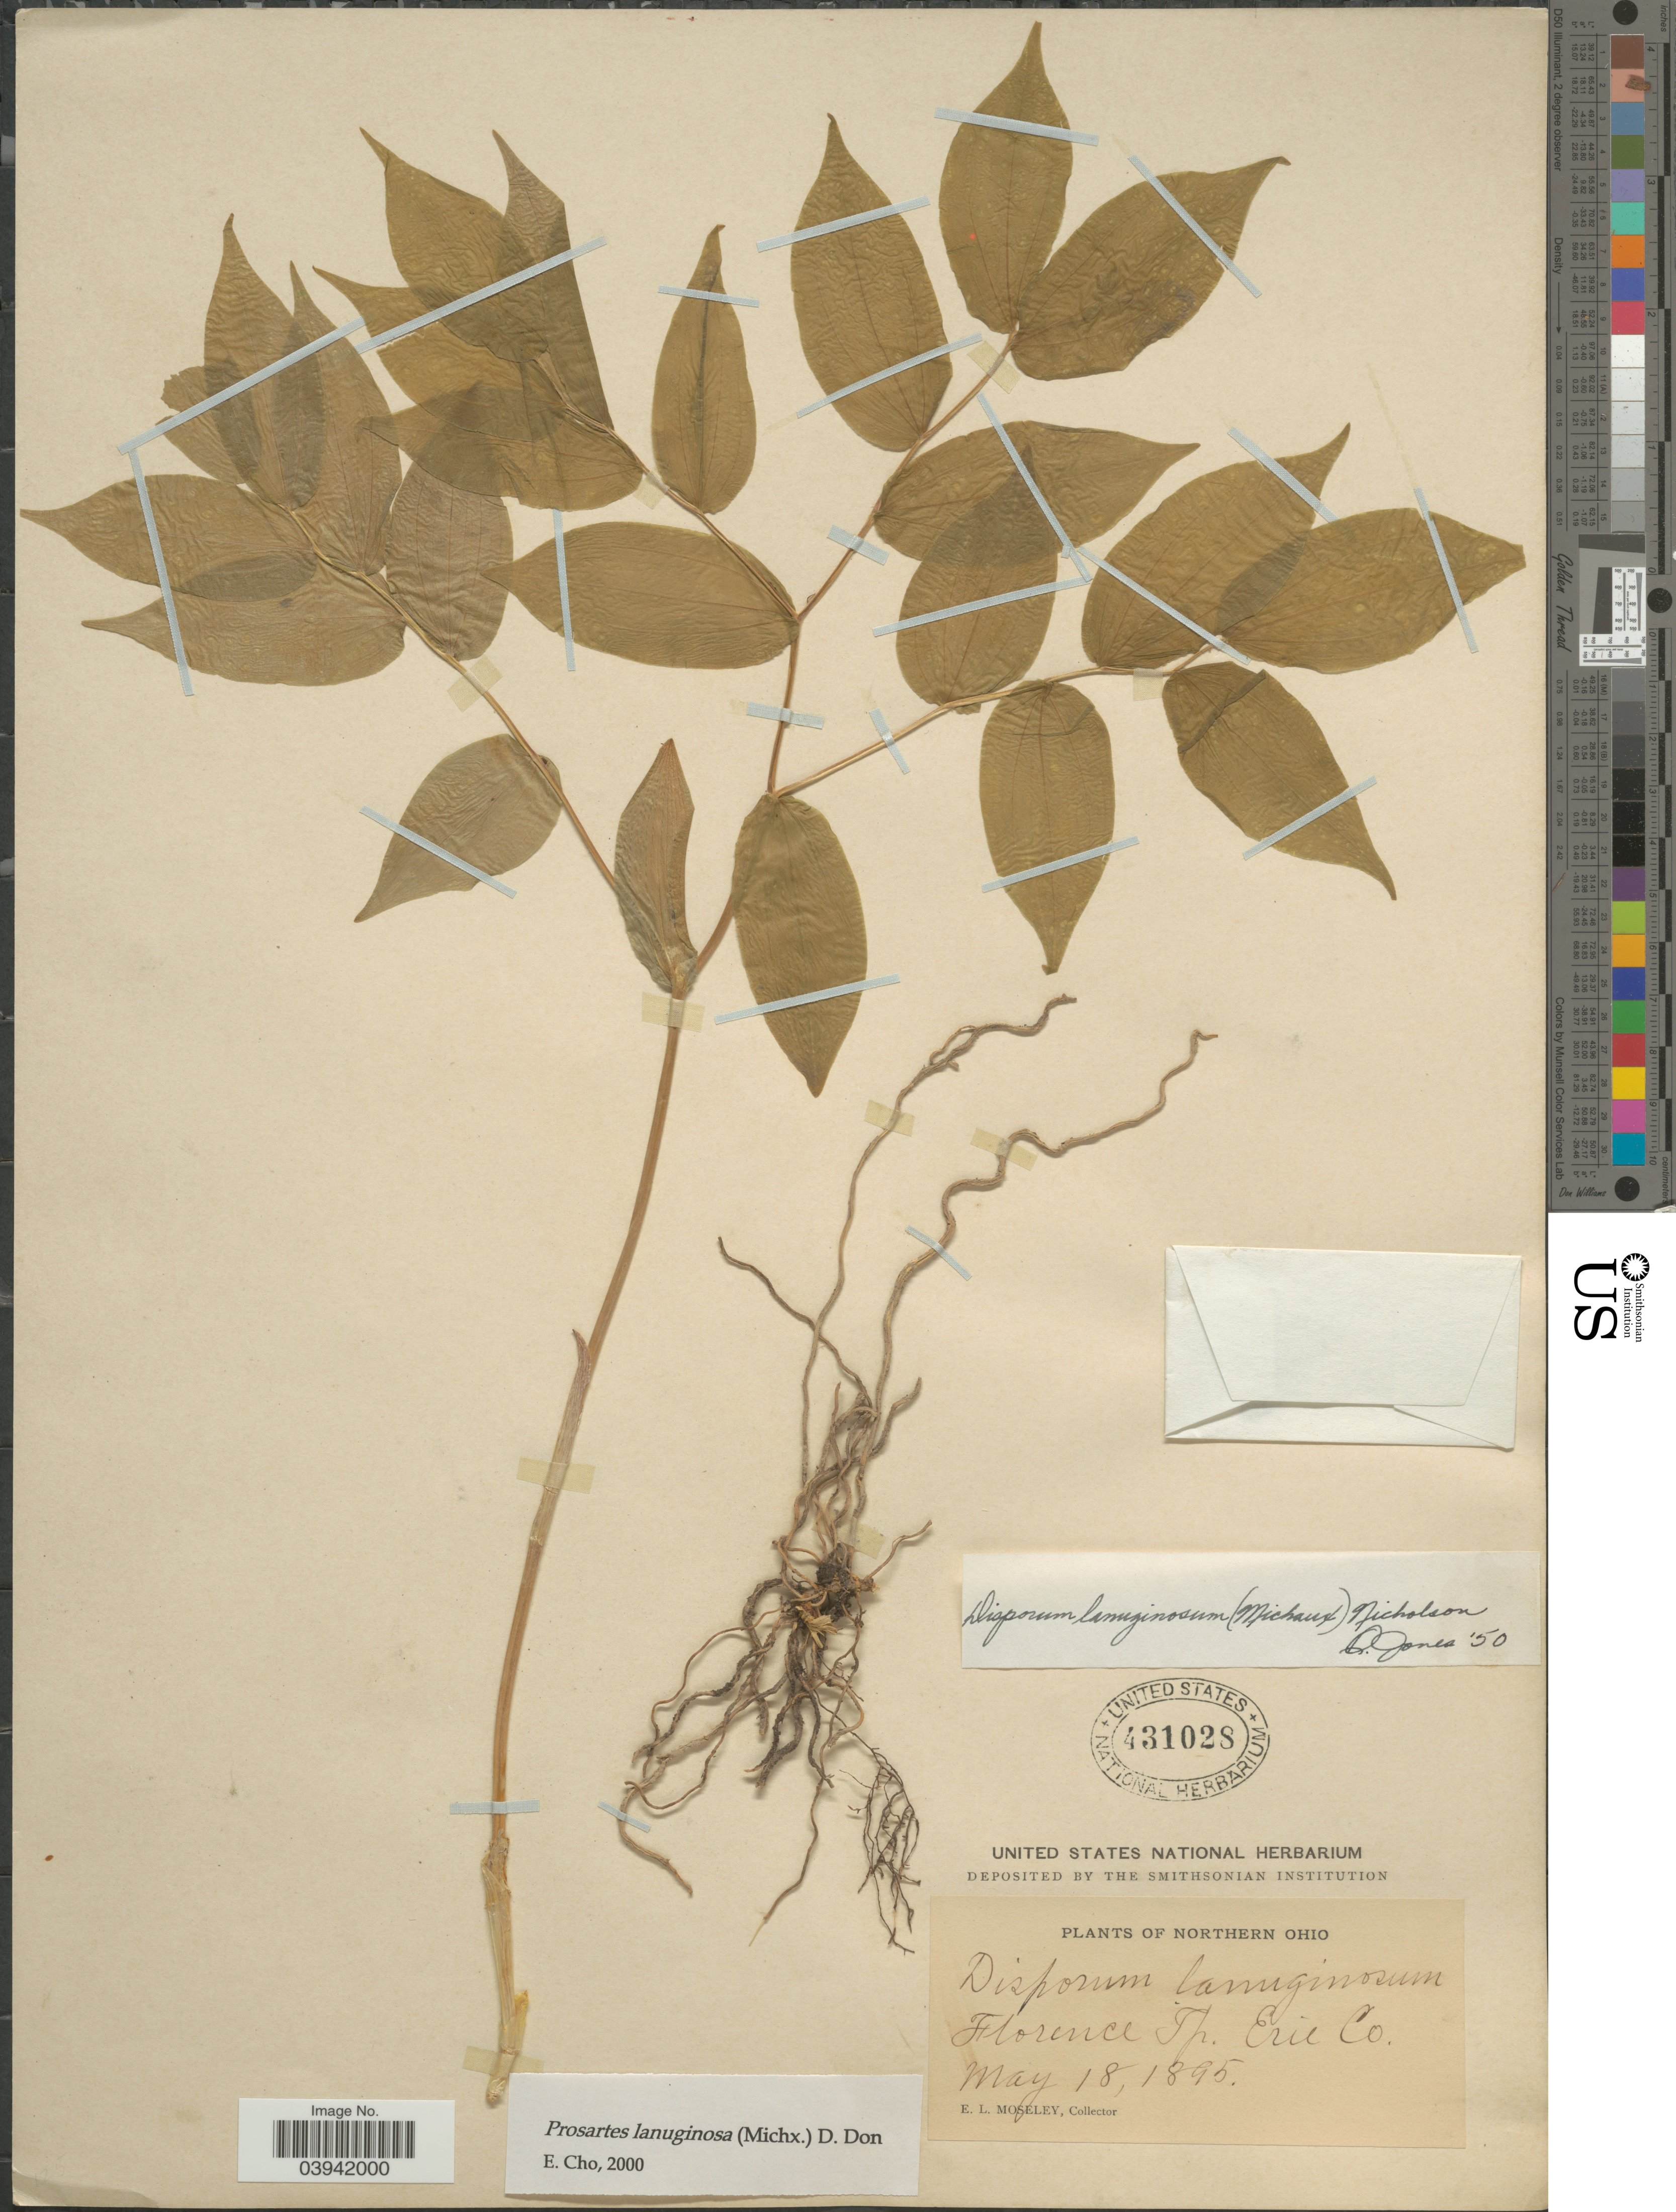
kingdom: Plantae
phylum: Tracheophyta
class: Liliopsida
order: Liliales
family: Liliaceae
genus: Prosartes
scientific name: Prosartes lanuginosa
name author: D. Don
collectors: E. Moseley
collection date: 1895-05-18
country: United States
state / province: Ohio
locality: Northern Ohio. Florence Tp. Erie Co.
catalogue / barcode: US 431028